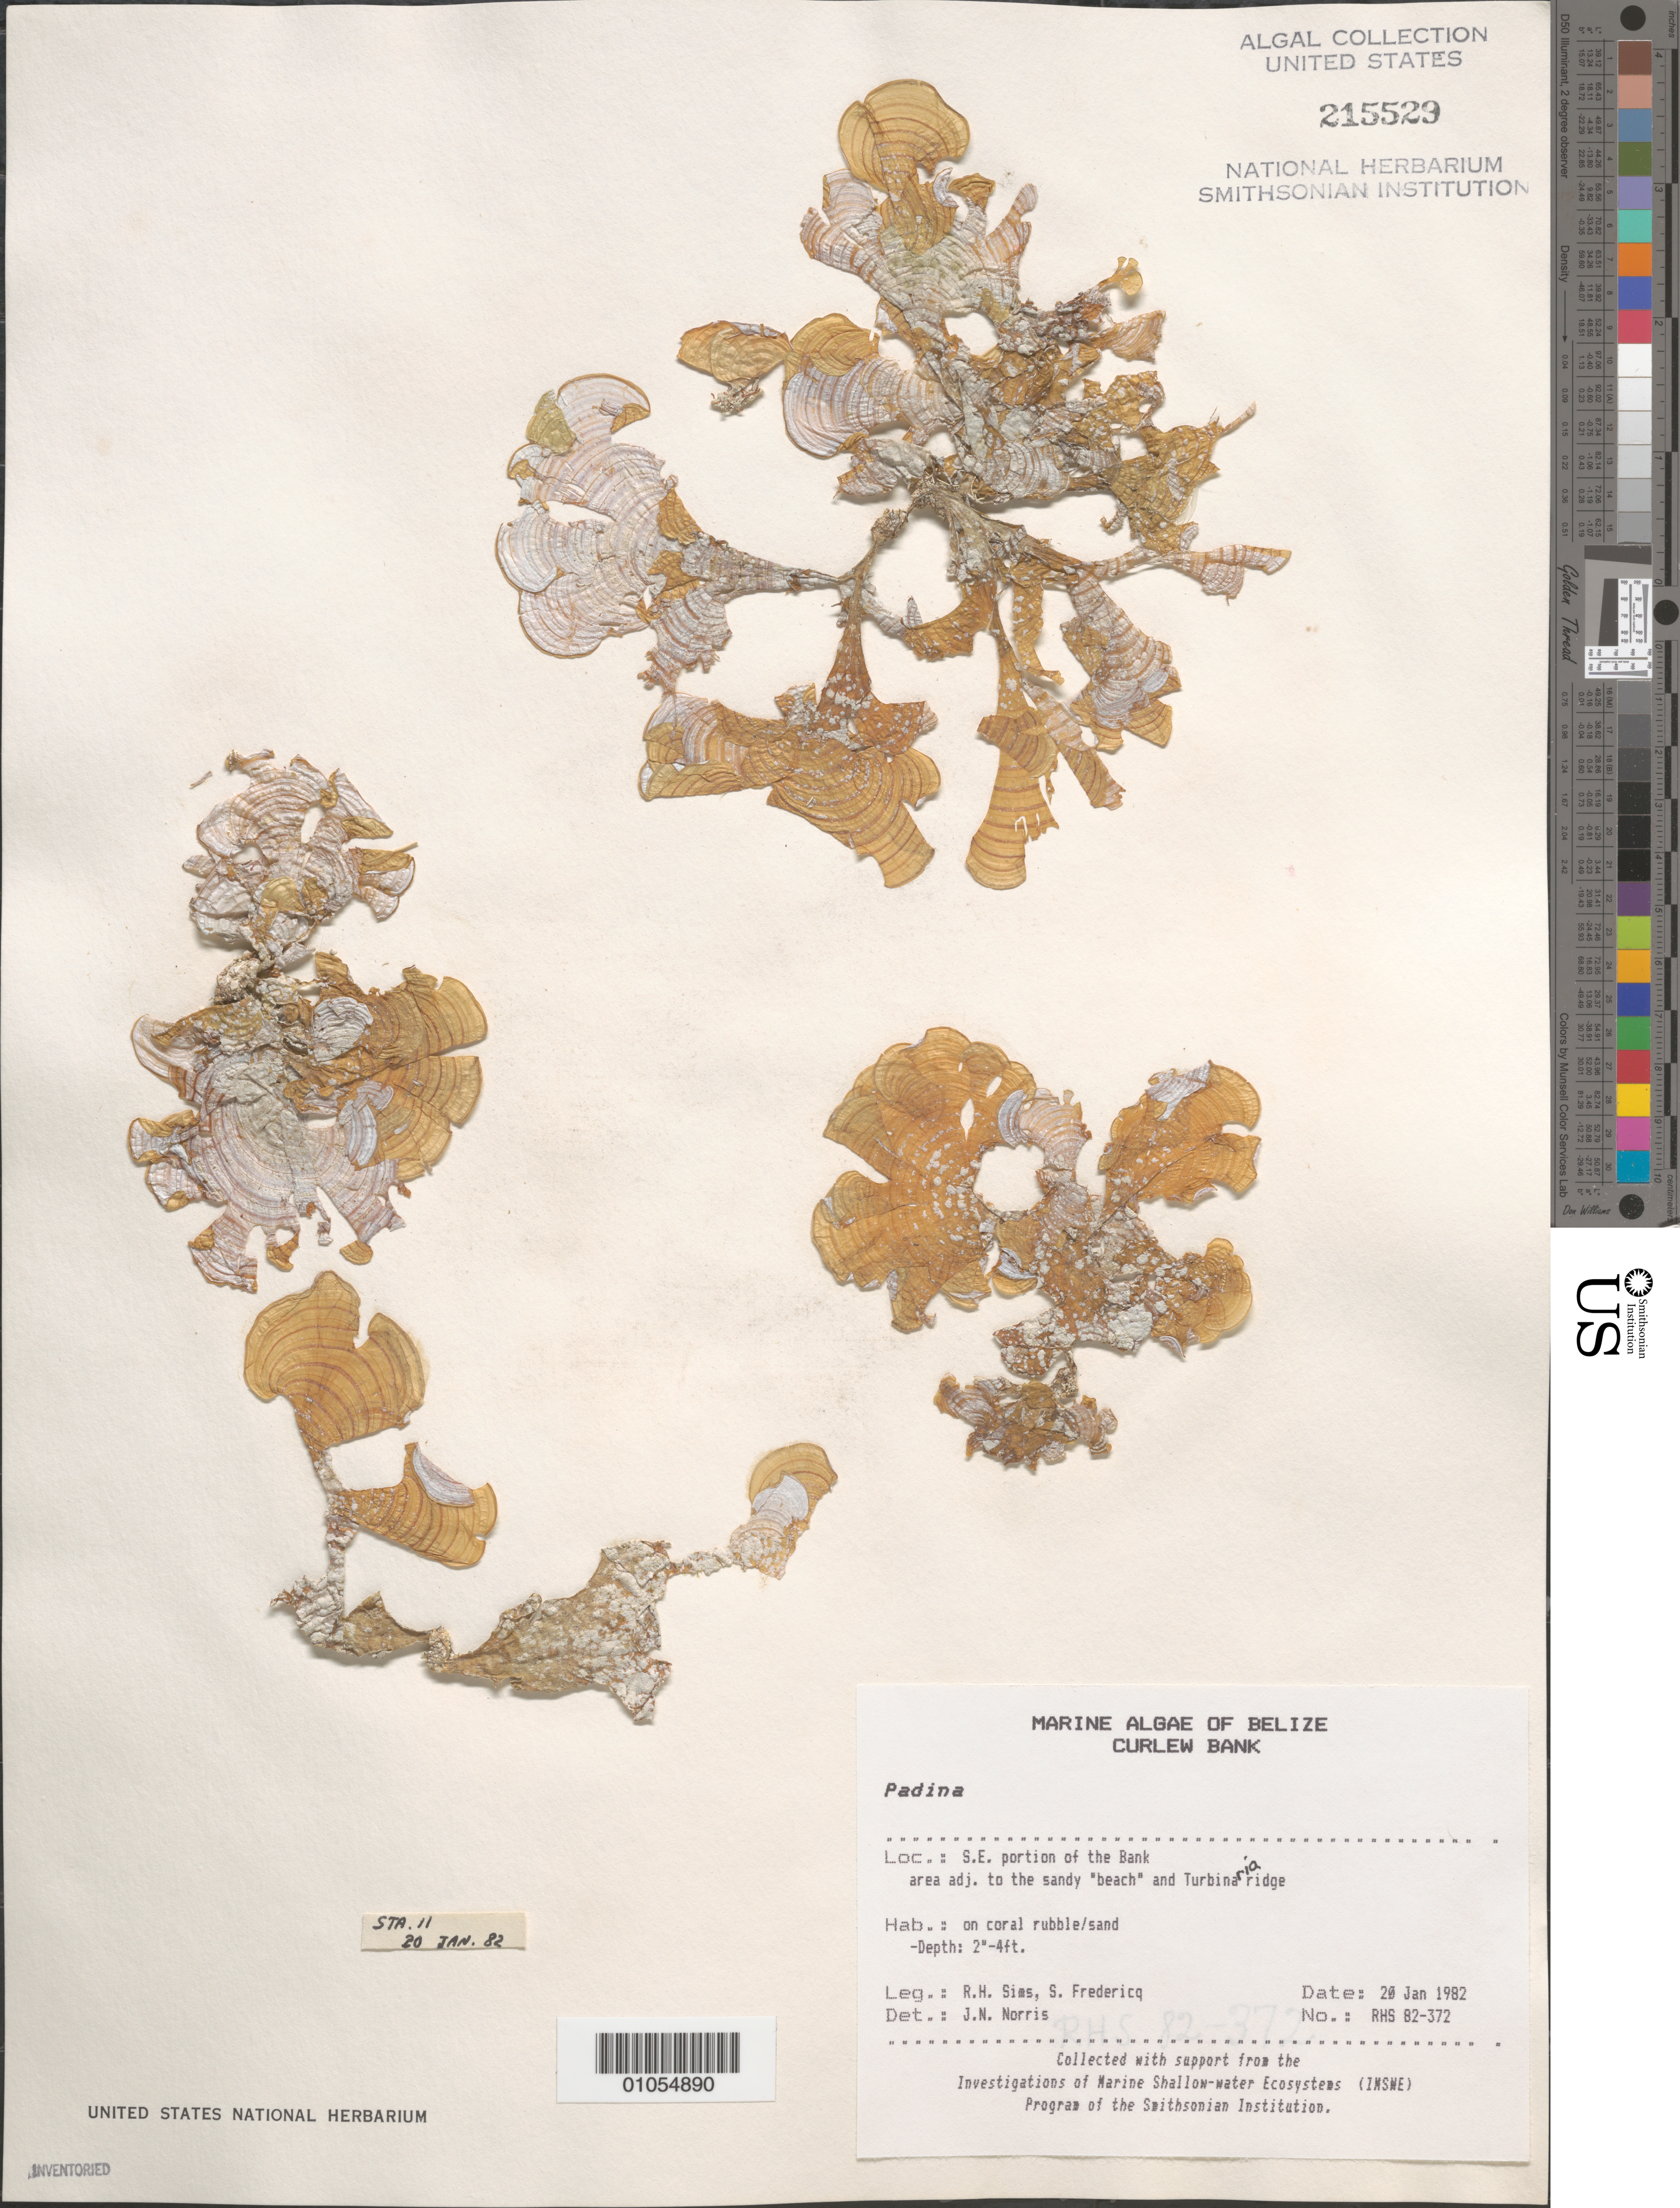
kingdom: Chromista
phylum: Ochrophyta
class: Phaeophyceae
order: Dictyotales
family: Dictyotaceae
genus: Padina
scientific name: Padina sp.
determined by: Norris, James N.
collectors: R. H. Sims & S. Fredericq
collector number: RHS 82-372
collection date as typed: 20 Jan 1982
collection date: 1982-01-20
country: Belize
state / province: Stann Creek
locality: Curlew Bank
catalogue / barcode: US 215529